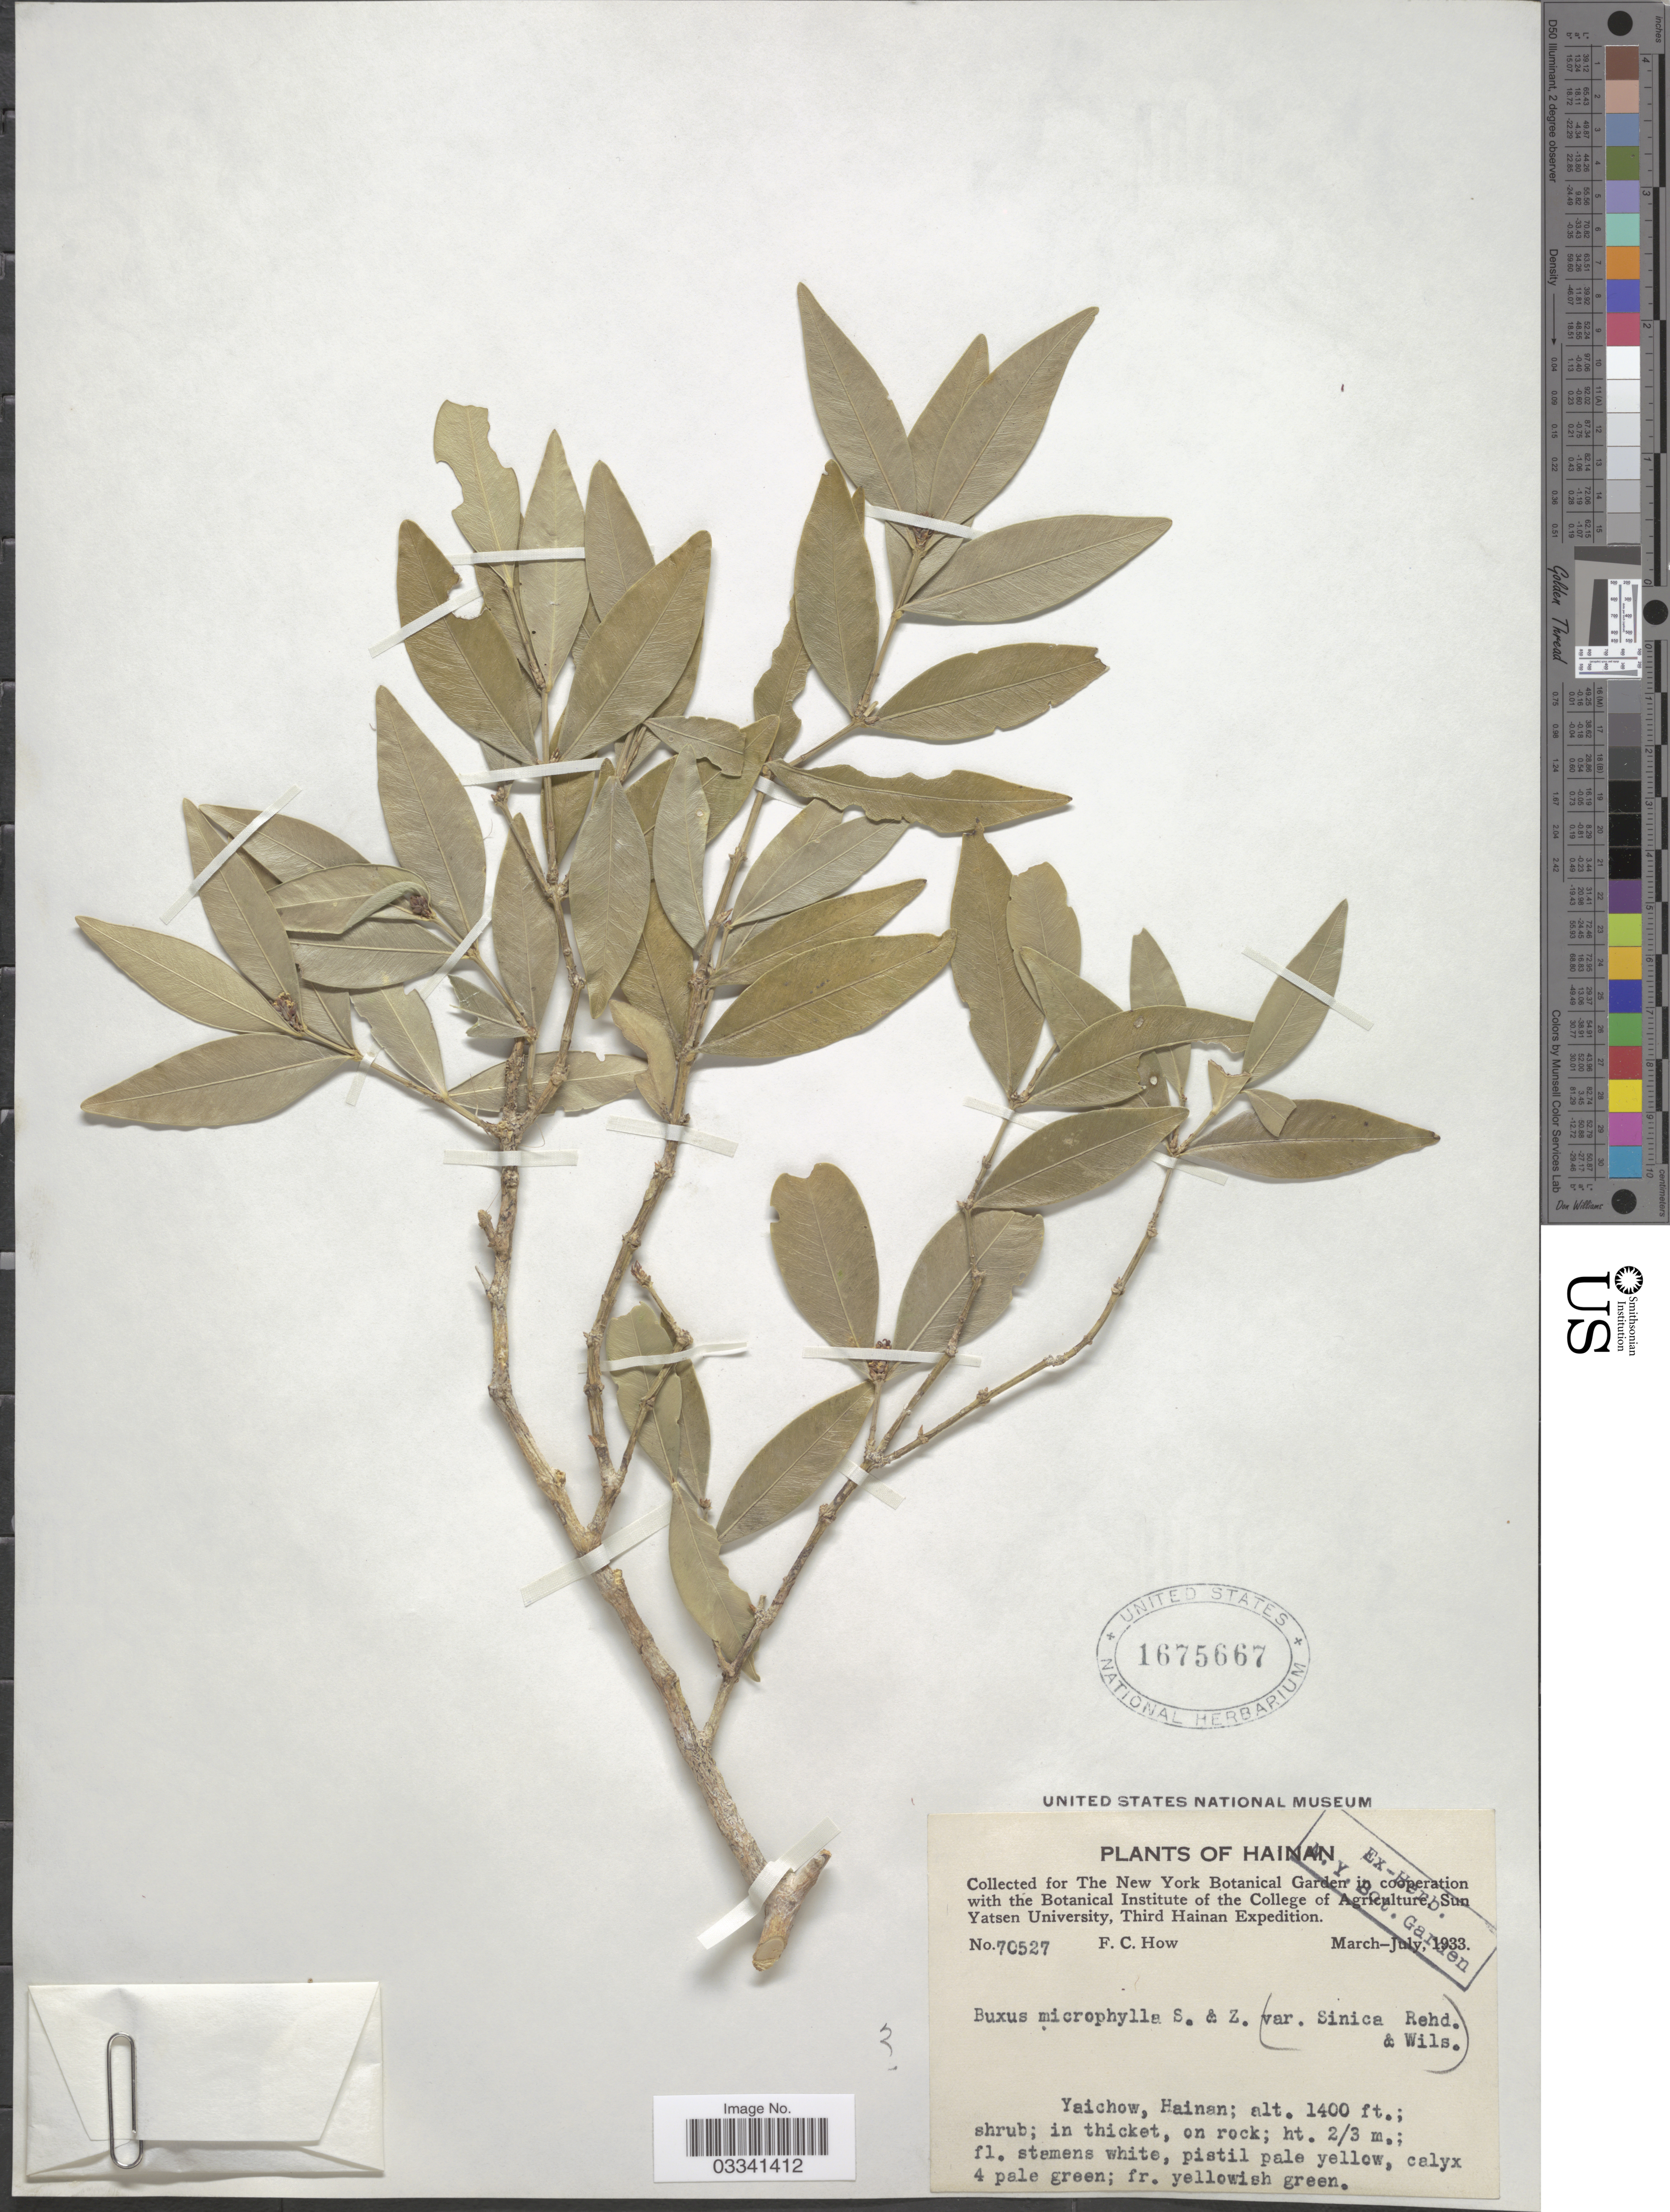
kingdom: Plantae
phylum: Tracheophyta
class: Magnoliopsida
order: Buxales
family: Buxaceae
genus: Buxus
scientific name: Buxus microphylla var. indet.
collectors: F. C. How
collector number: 70527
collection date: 1933-03/1933-07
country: China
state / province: Hainan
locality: Yaichow.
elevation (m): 427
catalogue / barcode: US 1675667